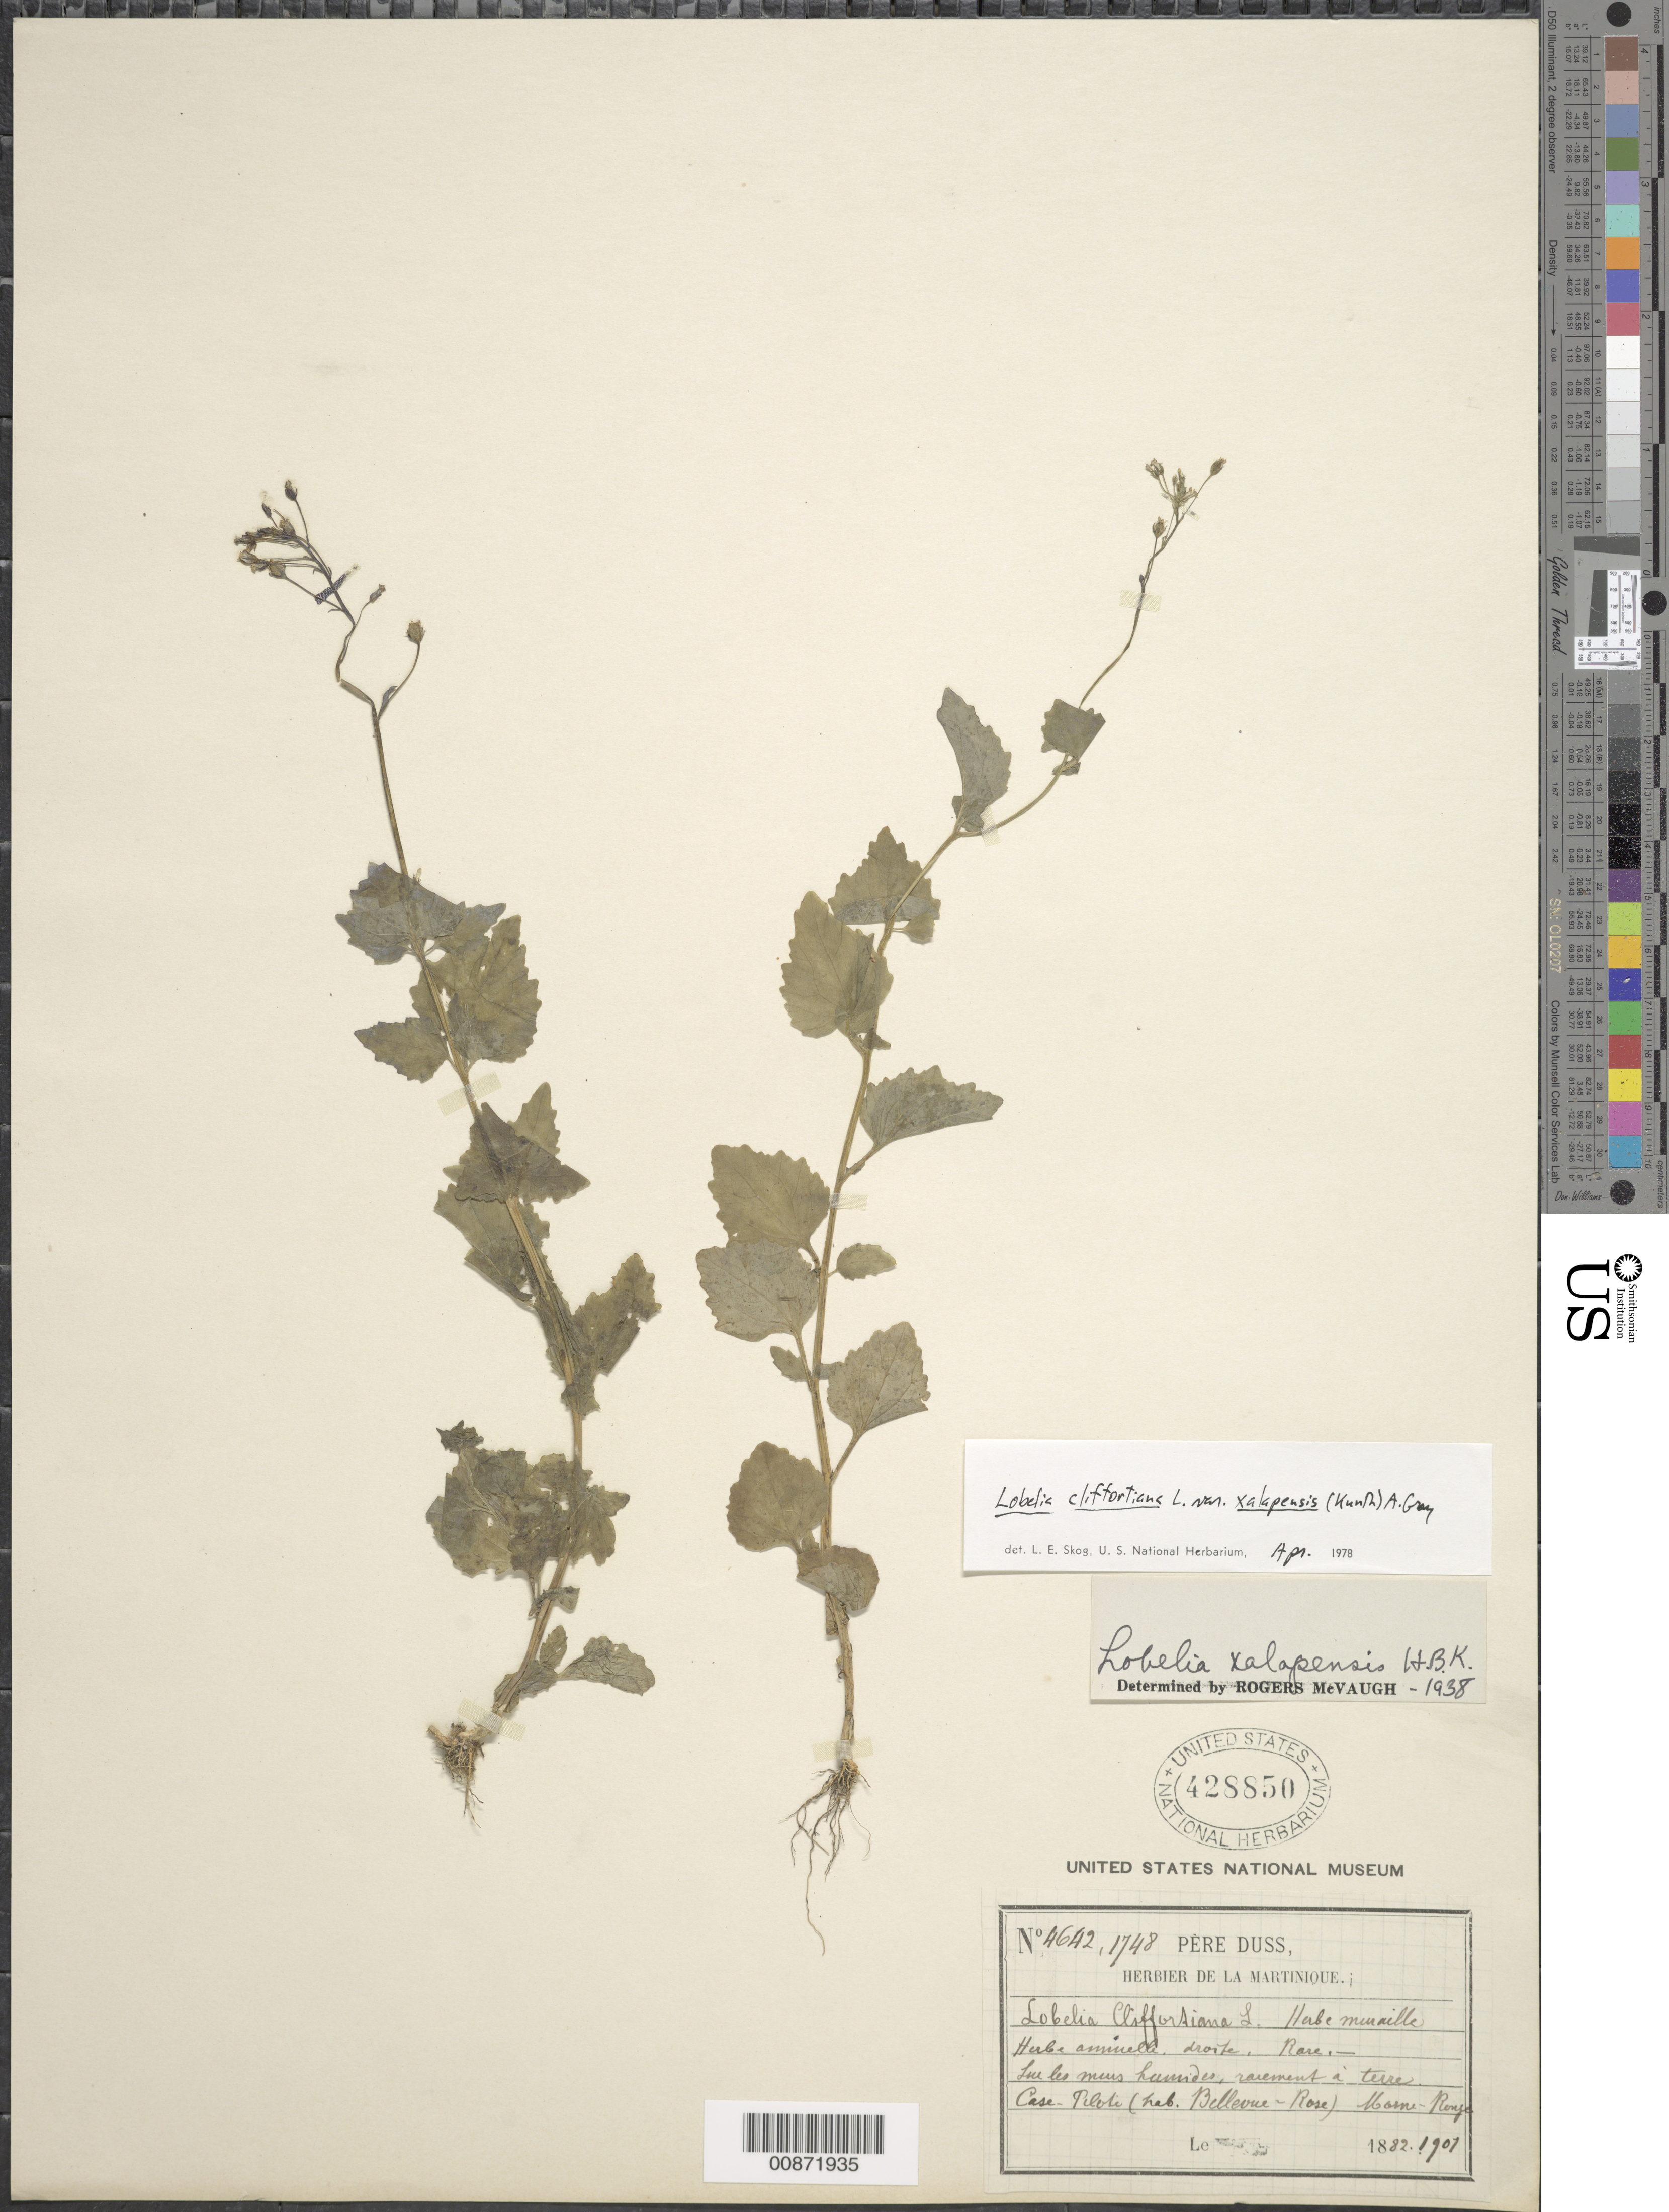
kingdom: Plantae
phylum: Tracheophyta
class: Magnoliopsida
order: Asterales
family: Campanulaceae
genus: Lobelia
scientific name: Lobelia xalapensis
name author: Kunth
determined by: Skog, Laurence E.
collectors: Père Duss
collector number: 4642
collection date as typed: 1882 and -- --- 1907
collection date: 1882,1907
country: Dominica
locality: Case - Pilote (hab. Bellevue-Rose), Morne-Renje (sp?)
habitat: les muis (sp?) humides, rarement (sp?) à terre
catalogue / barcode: US 428850